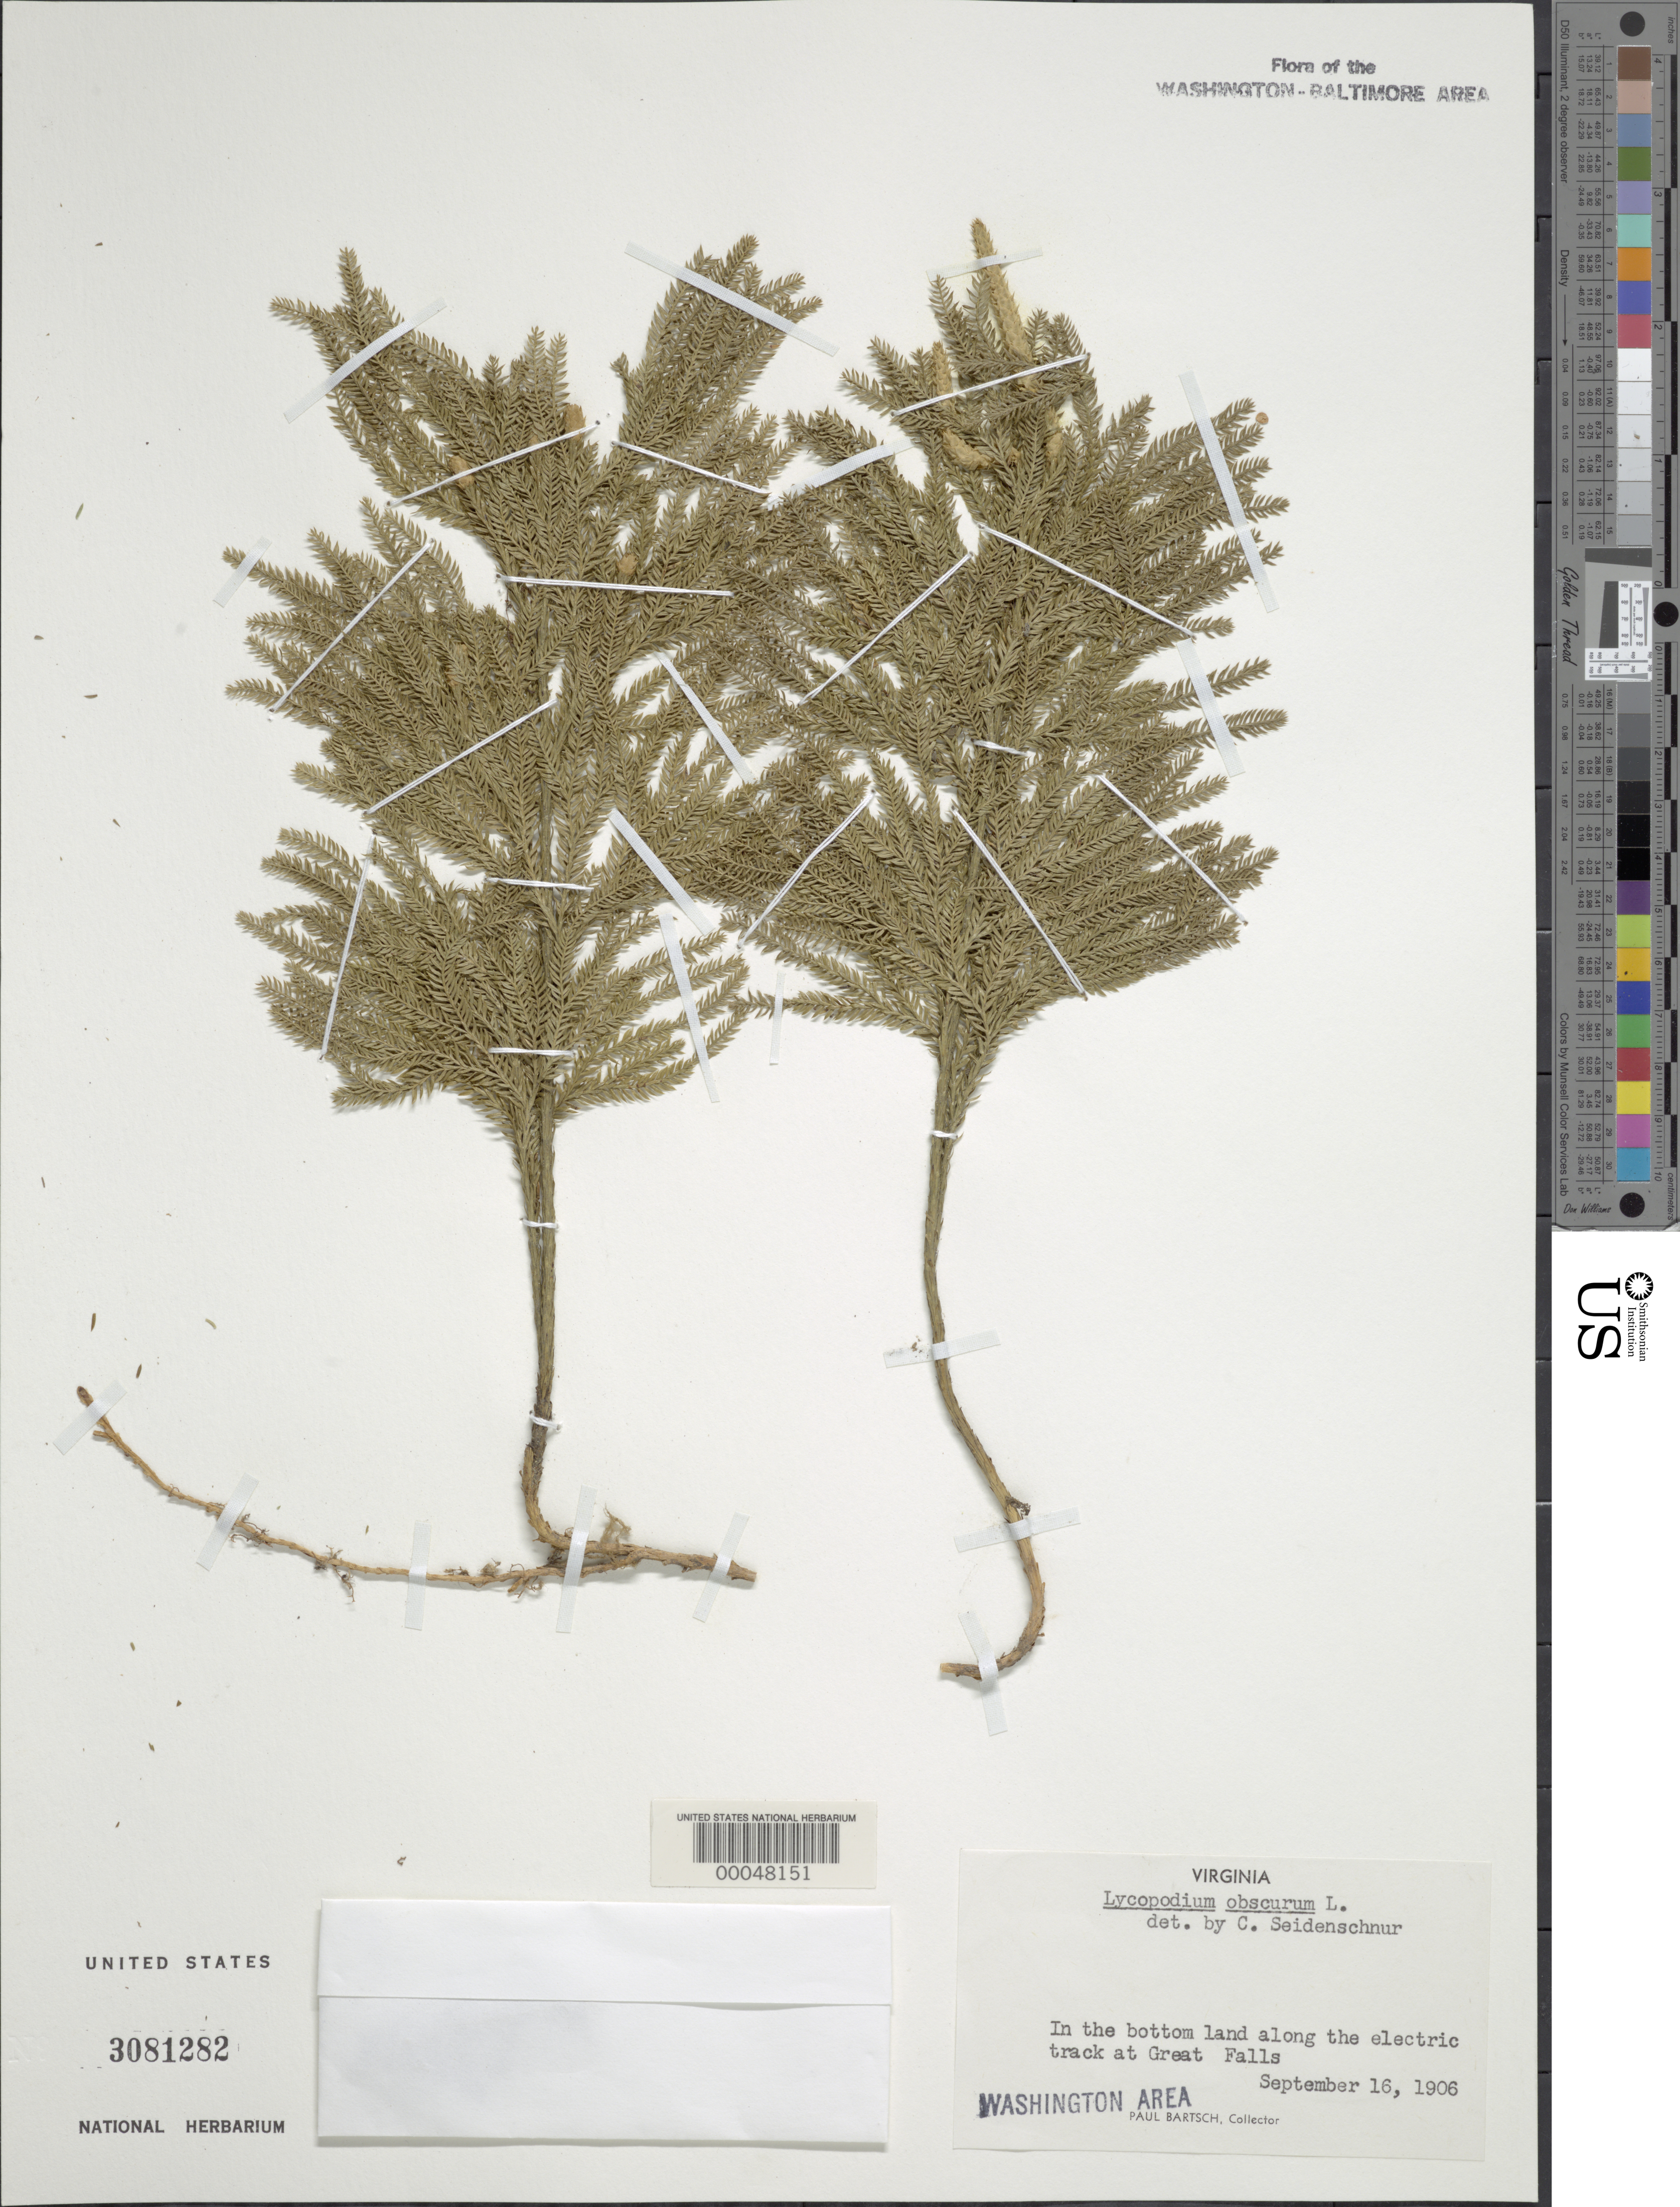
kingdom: Plantae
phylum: Tracheophyta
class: Lycopodiopsida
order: Lycopodiales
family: Lycopodiaceae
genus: Dendrolycopodium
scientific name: Dendrolycopodium obscurum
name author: (L.) A. Haines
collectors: P. Bartsch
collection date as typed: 16 Sep 1906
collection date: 1906-09-16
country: United States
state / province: Virginia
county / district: Fairfax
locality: Great Falls, along Electric Track C. and O. Canal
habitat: In the bottom land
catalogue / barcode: US 3081282